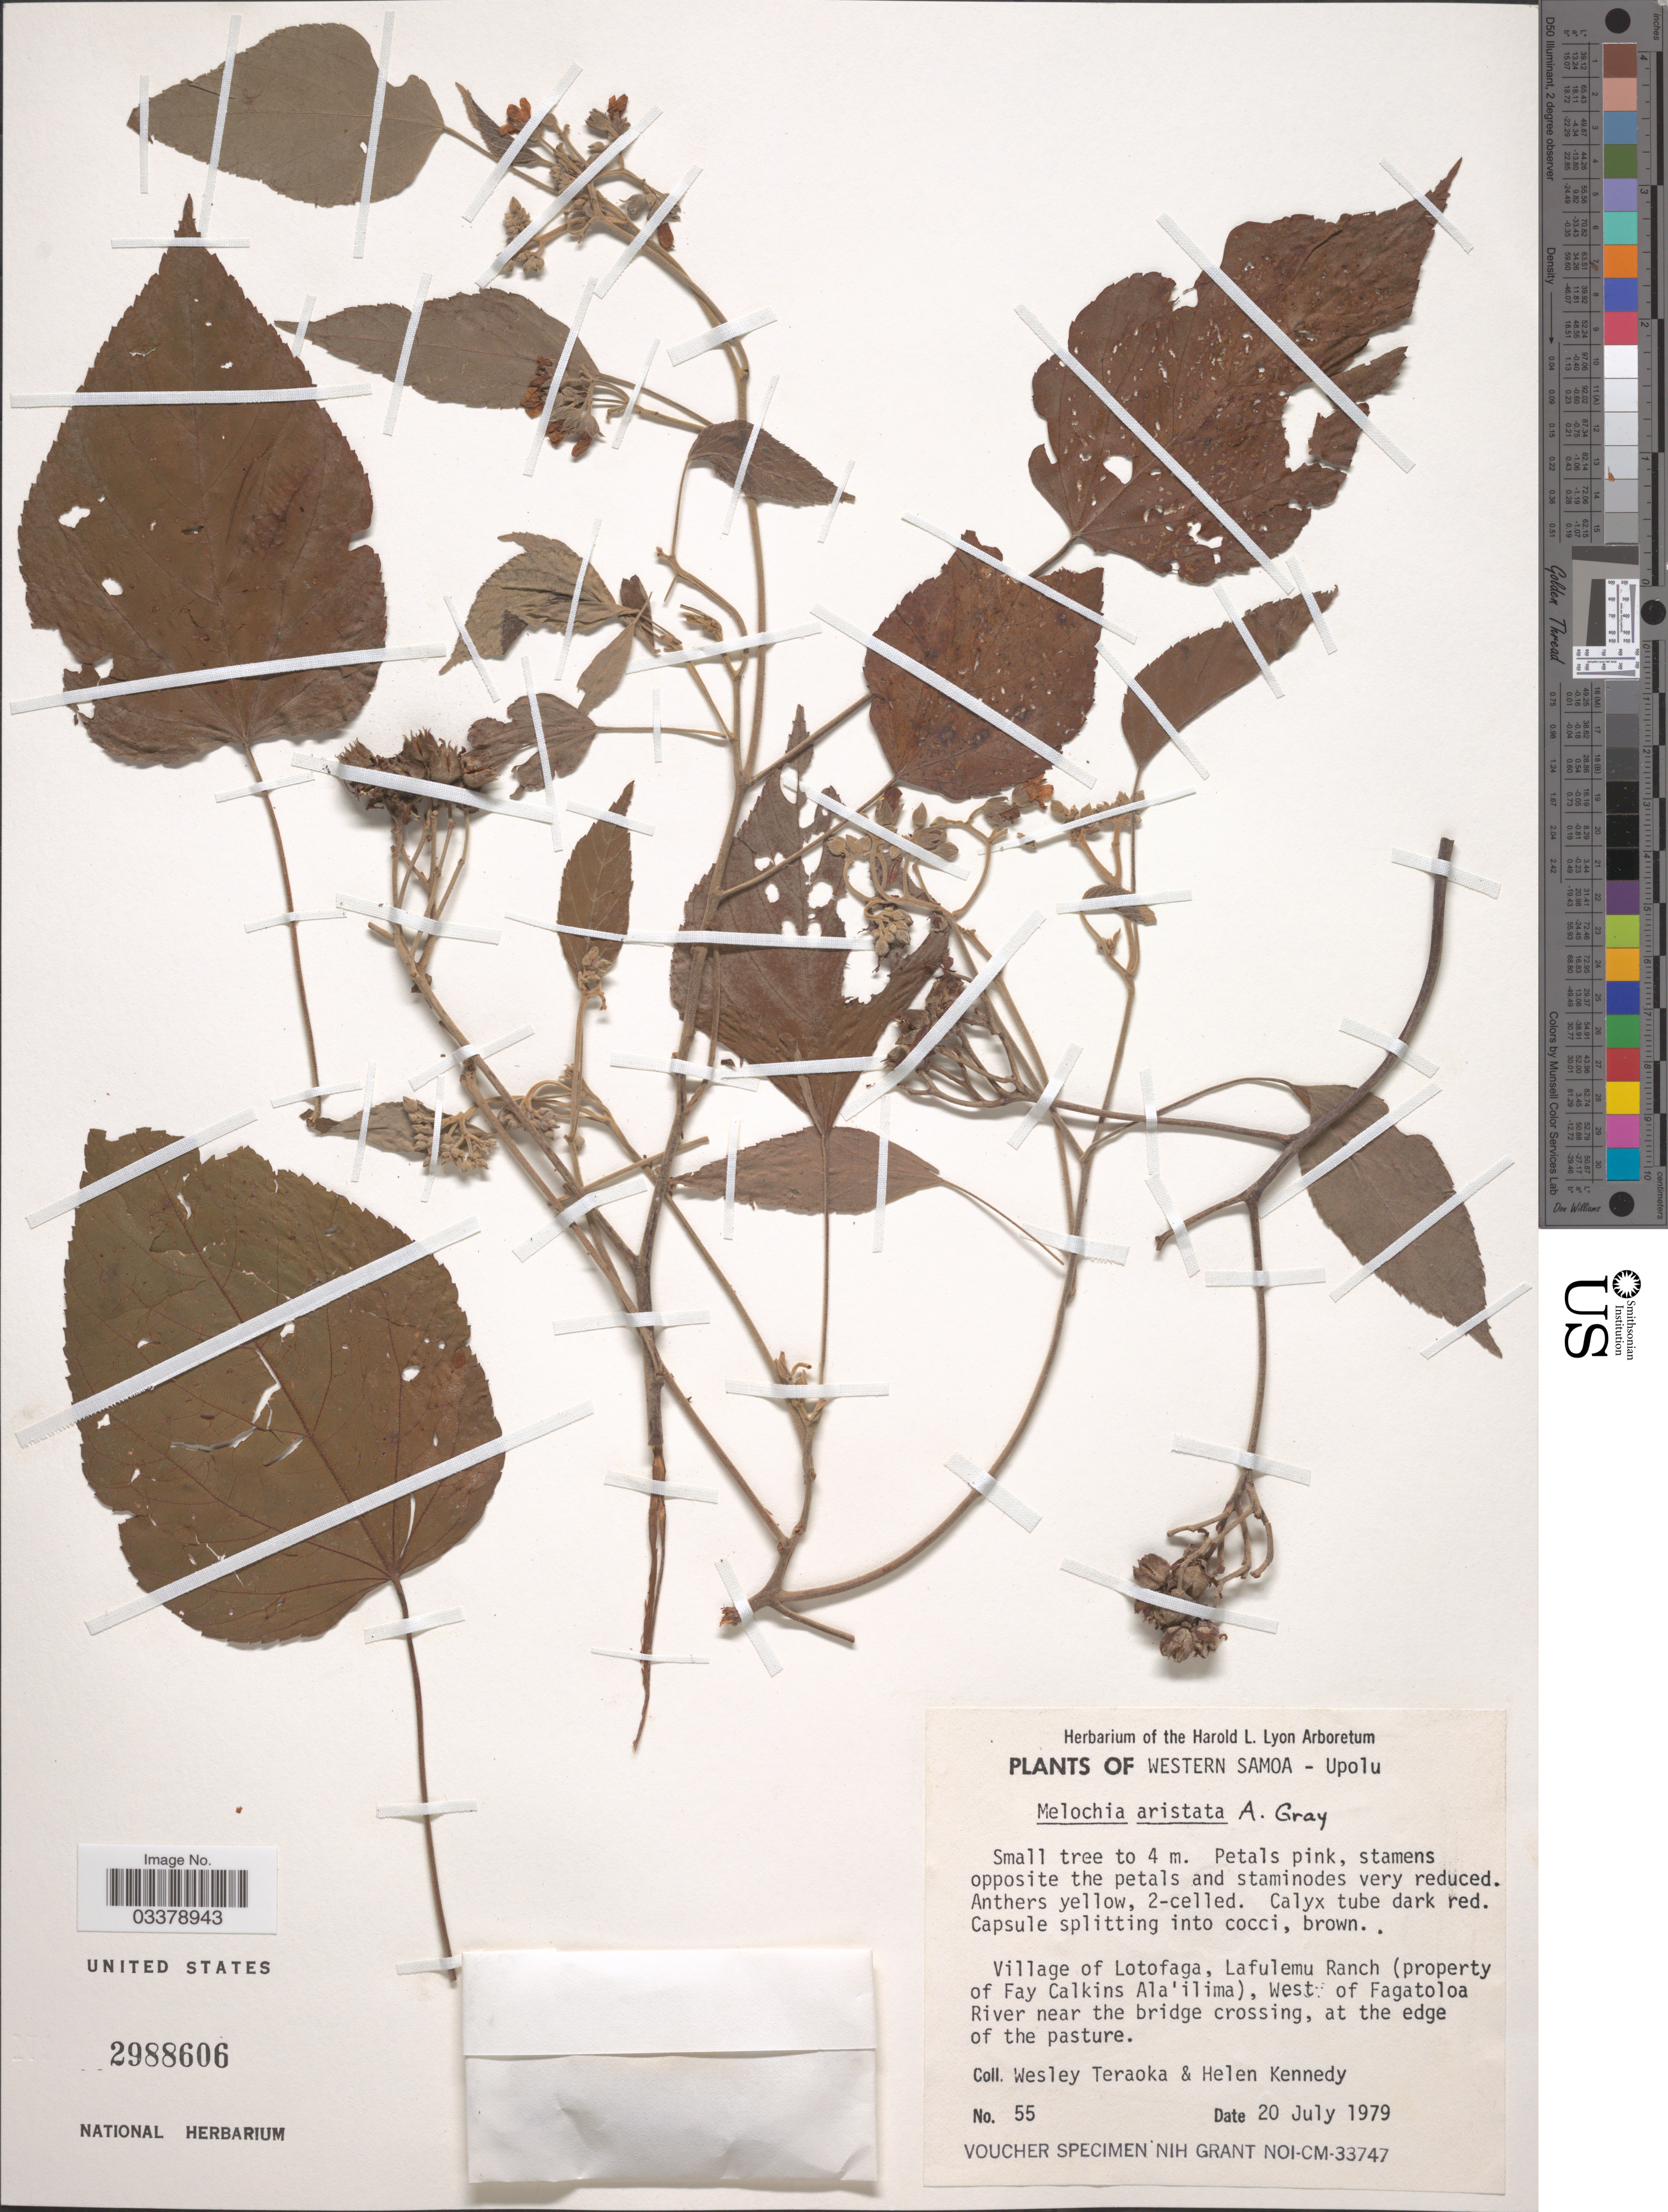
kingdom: Plantae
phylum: Tracheophyta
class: Magnoliopsida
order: Malvales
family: Malvaceae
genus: Melochia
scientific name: Melochia aristata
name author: A. Gray in Wilkes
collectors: W. Teraoka & H. Kennedy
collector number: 55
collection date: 1979-07-20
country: Samoa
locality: Upolu, Village of Lotofaga, Lafulemu Ranch (property of Fay Calkins Ala'ilima), West of Fagatoloa River near the bridge crossing, at the edge of the pasture.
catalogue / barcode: US 2988606